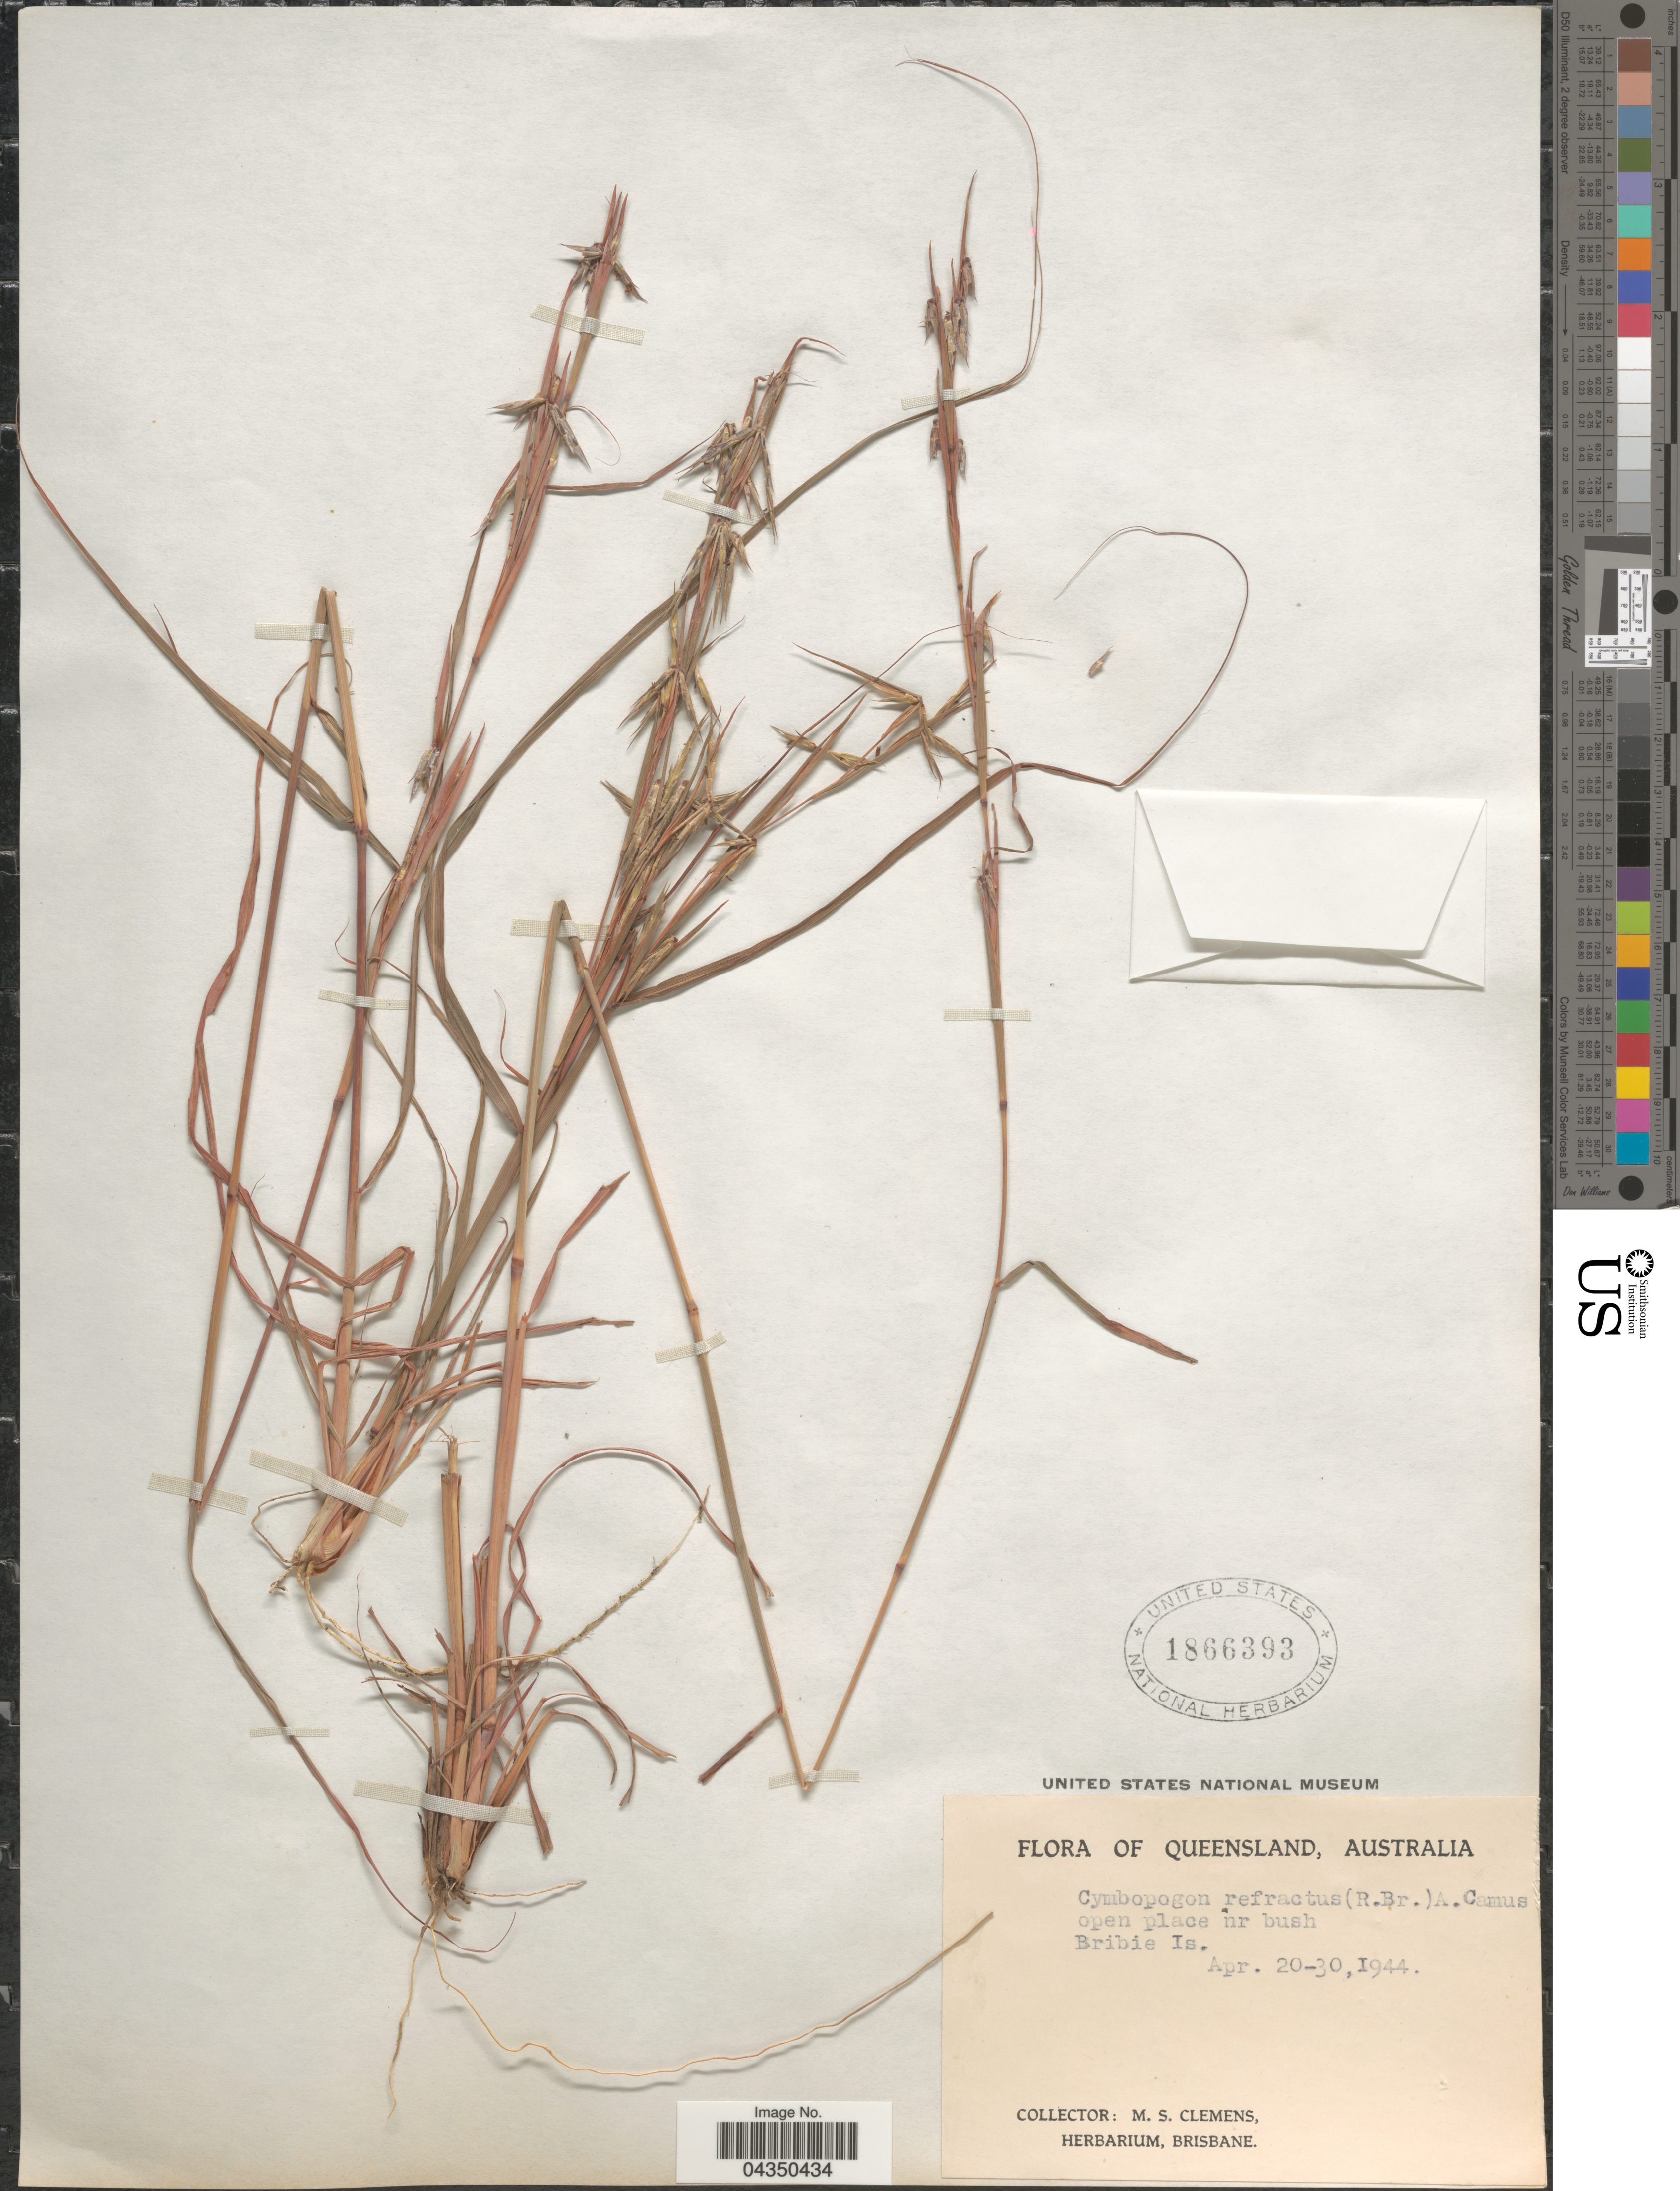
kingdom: Plantae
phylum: Tracheophyta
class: Liliopsida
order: Poales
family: Poaceae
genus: Cymbopogon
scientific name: Cymbopogon refractus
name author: (R. Br.) A. Camus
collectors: M. S. Clemens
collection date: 1944-04-20/1944-04-30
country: Australia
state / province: Queensland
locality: Bribie Is.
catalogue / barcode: US 1866393